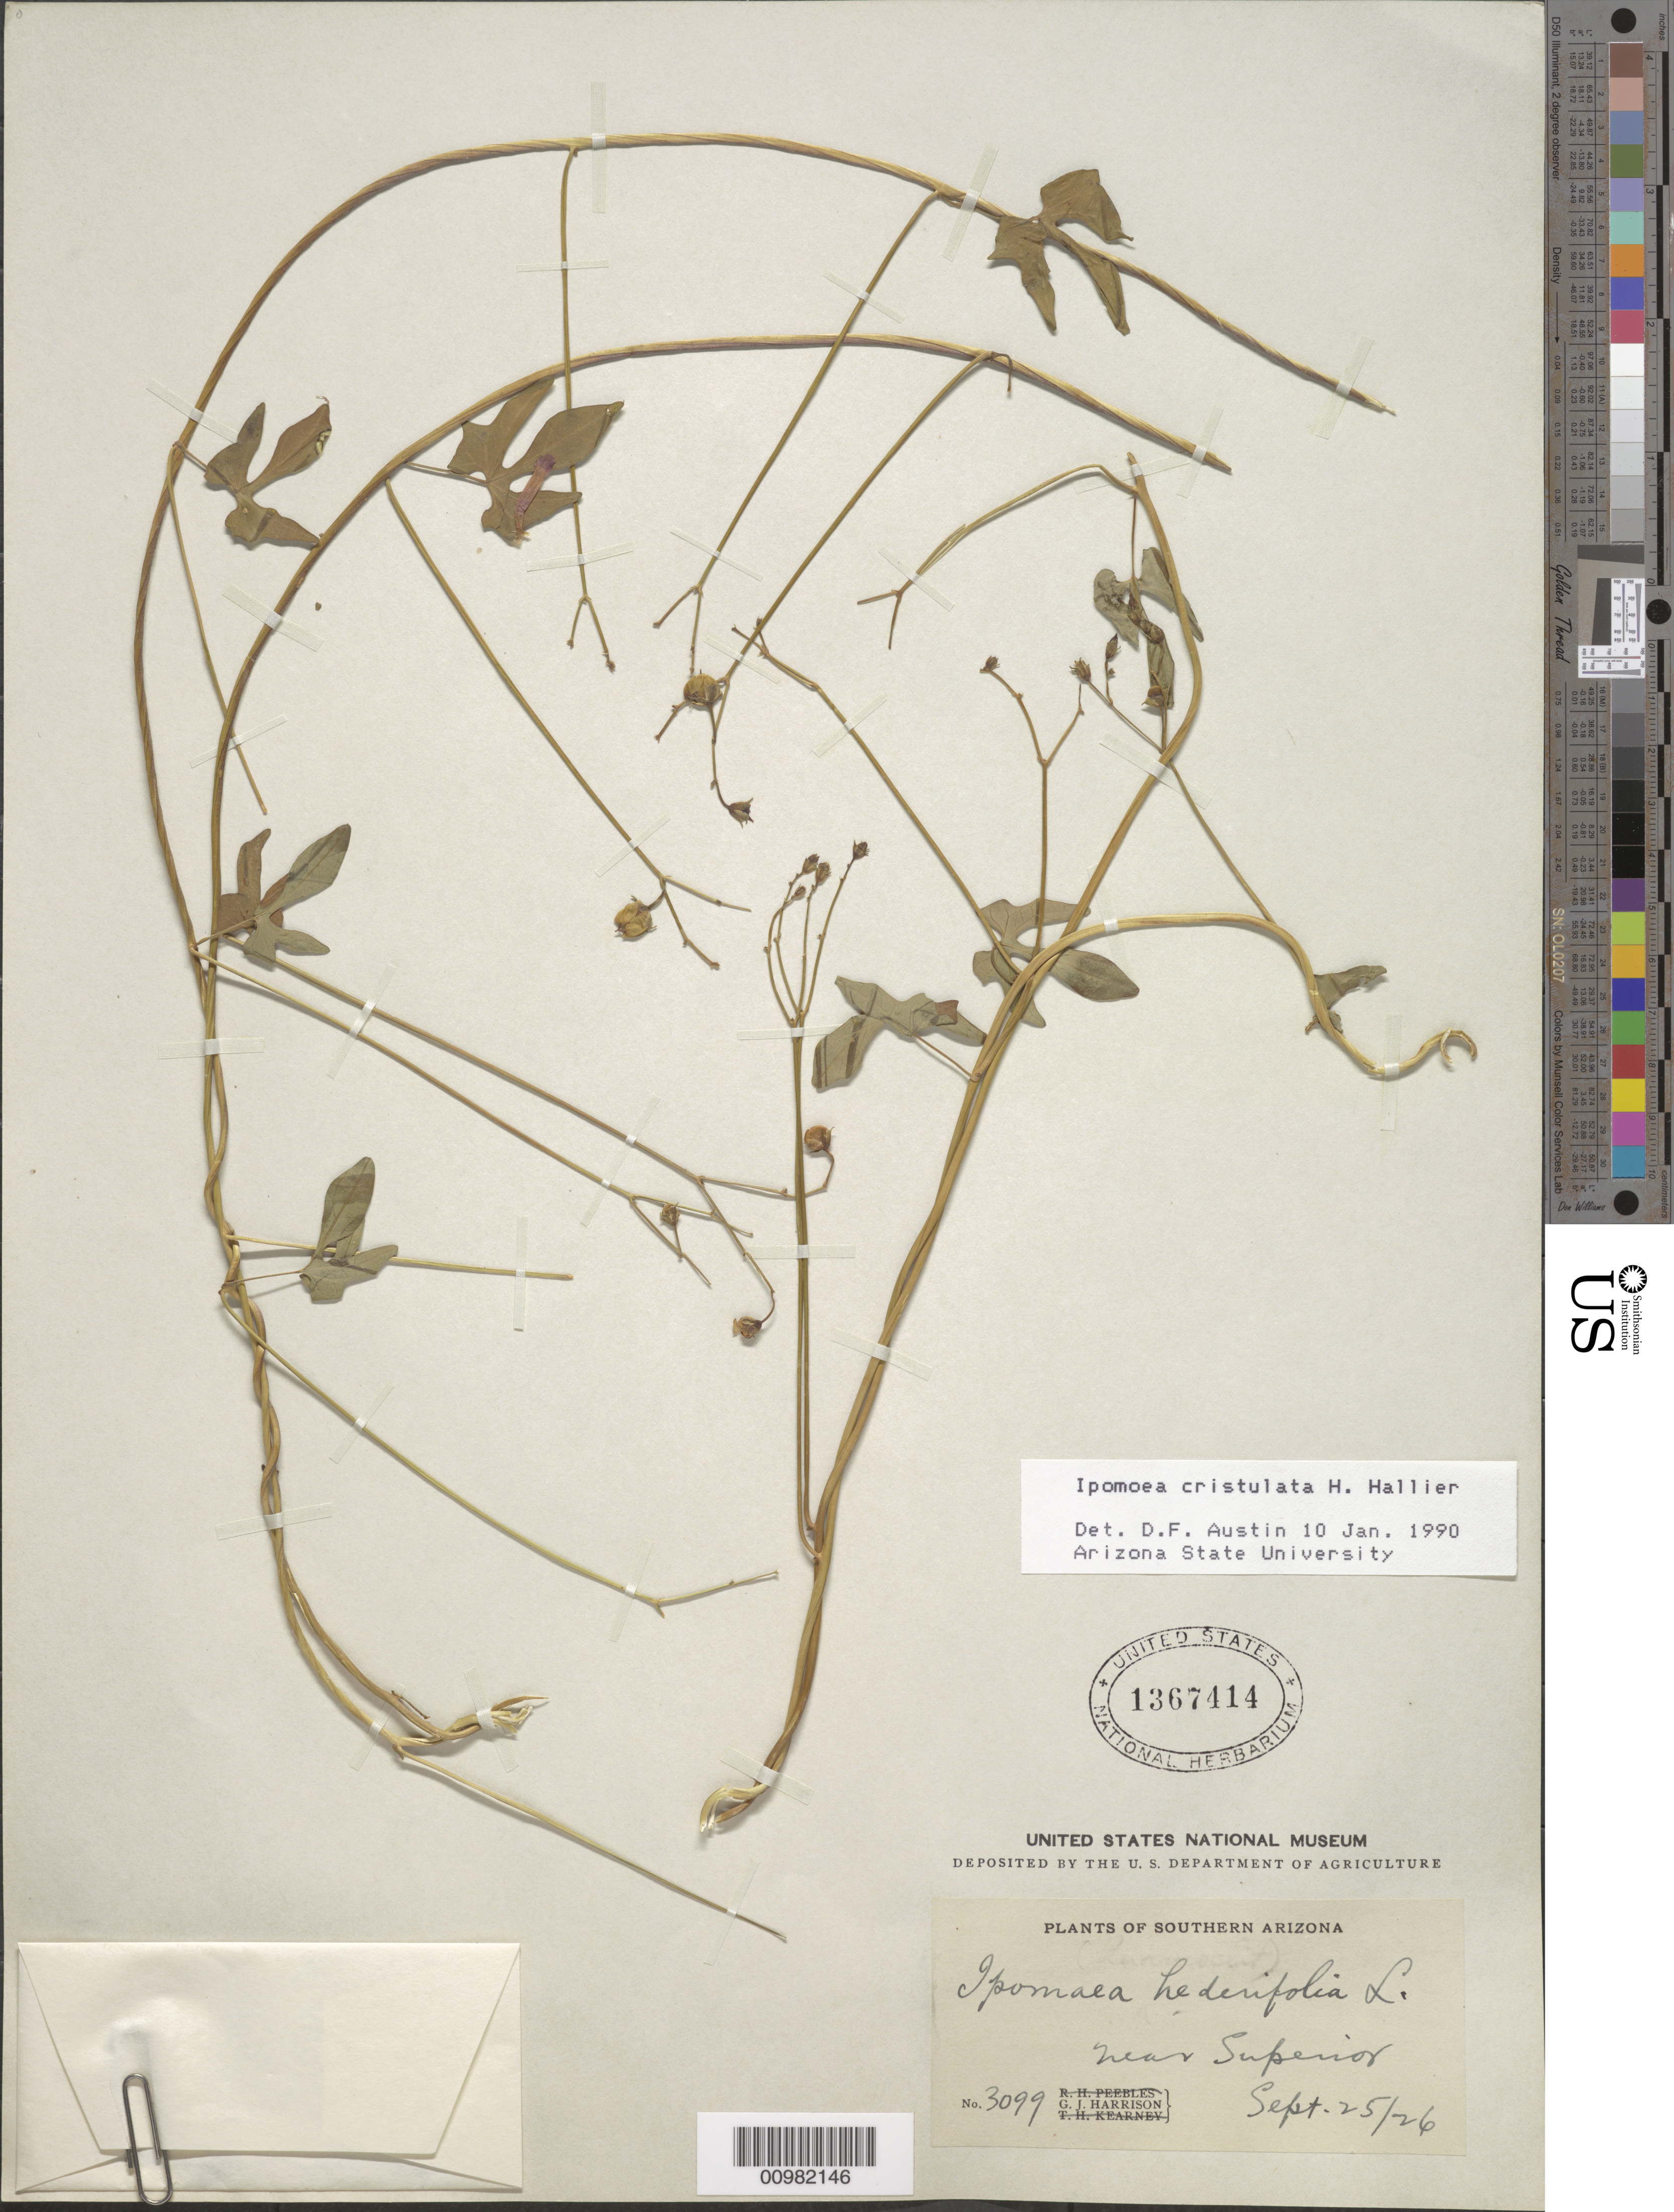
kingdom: Plantae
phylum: Tracheophyta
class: Magnoliopsida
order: Solanales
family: Convolvulaceae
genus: Ipomoea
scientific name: Ipomoea cristulata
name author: Hallier f.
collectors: G. J. Harrison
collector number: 3099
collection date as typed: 25 Sep 1926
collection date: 1926-09-25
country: United States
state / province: Arizona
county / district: Pinal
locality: near Superior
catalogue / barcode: US 1367414